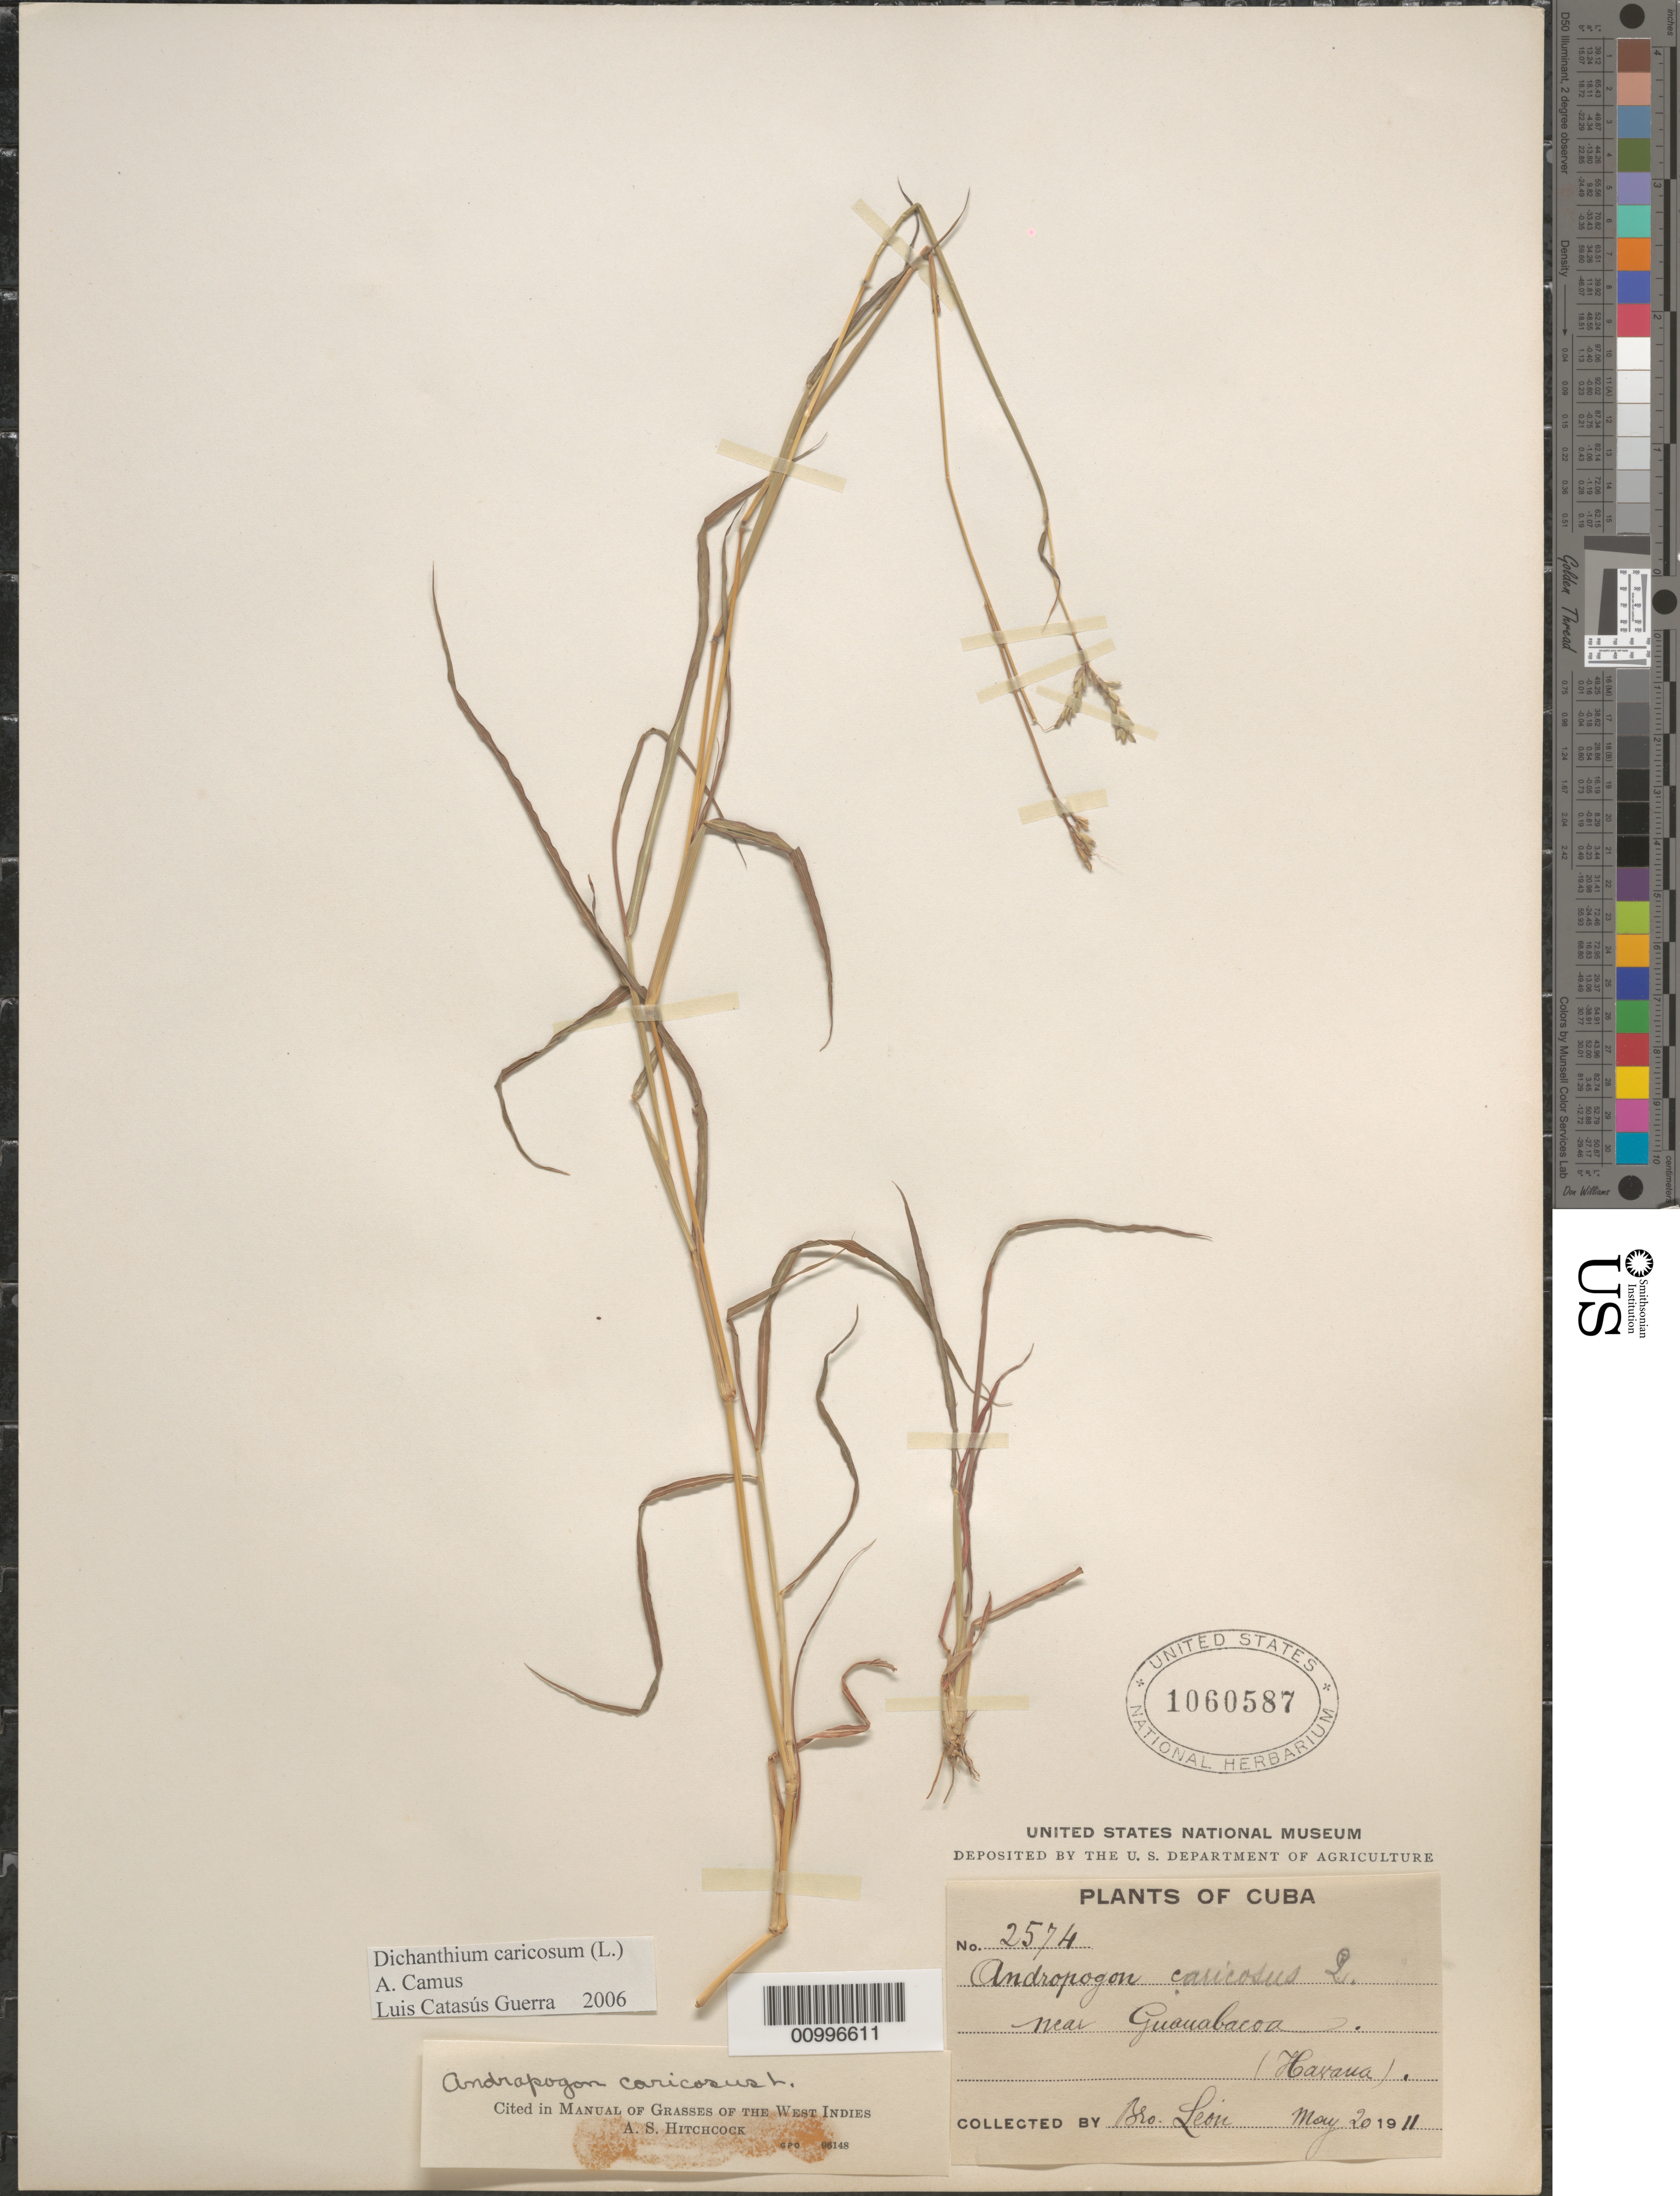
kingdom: Plantae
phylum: Tracheophyta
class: Liliopsida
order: Poales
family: Poaceae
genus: Dichanthium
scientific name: Dichanthium caricosum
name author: (L.) A. Camus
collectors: Bro. León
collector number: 2574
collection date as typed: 20 May 1911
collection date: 1911-05-20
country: Cuba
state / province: La Habana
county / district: Municipio Guanabacoa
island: Cuba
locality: Guanabacoa (near)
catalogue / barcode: US 1060587